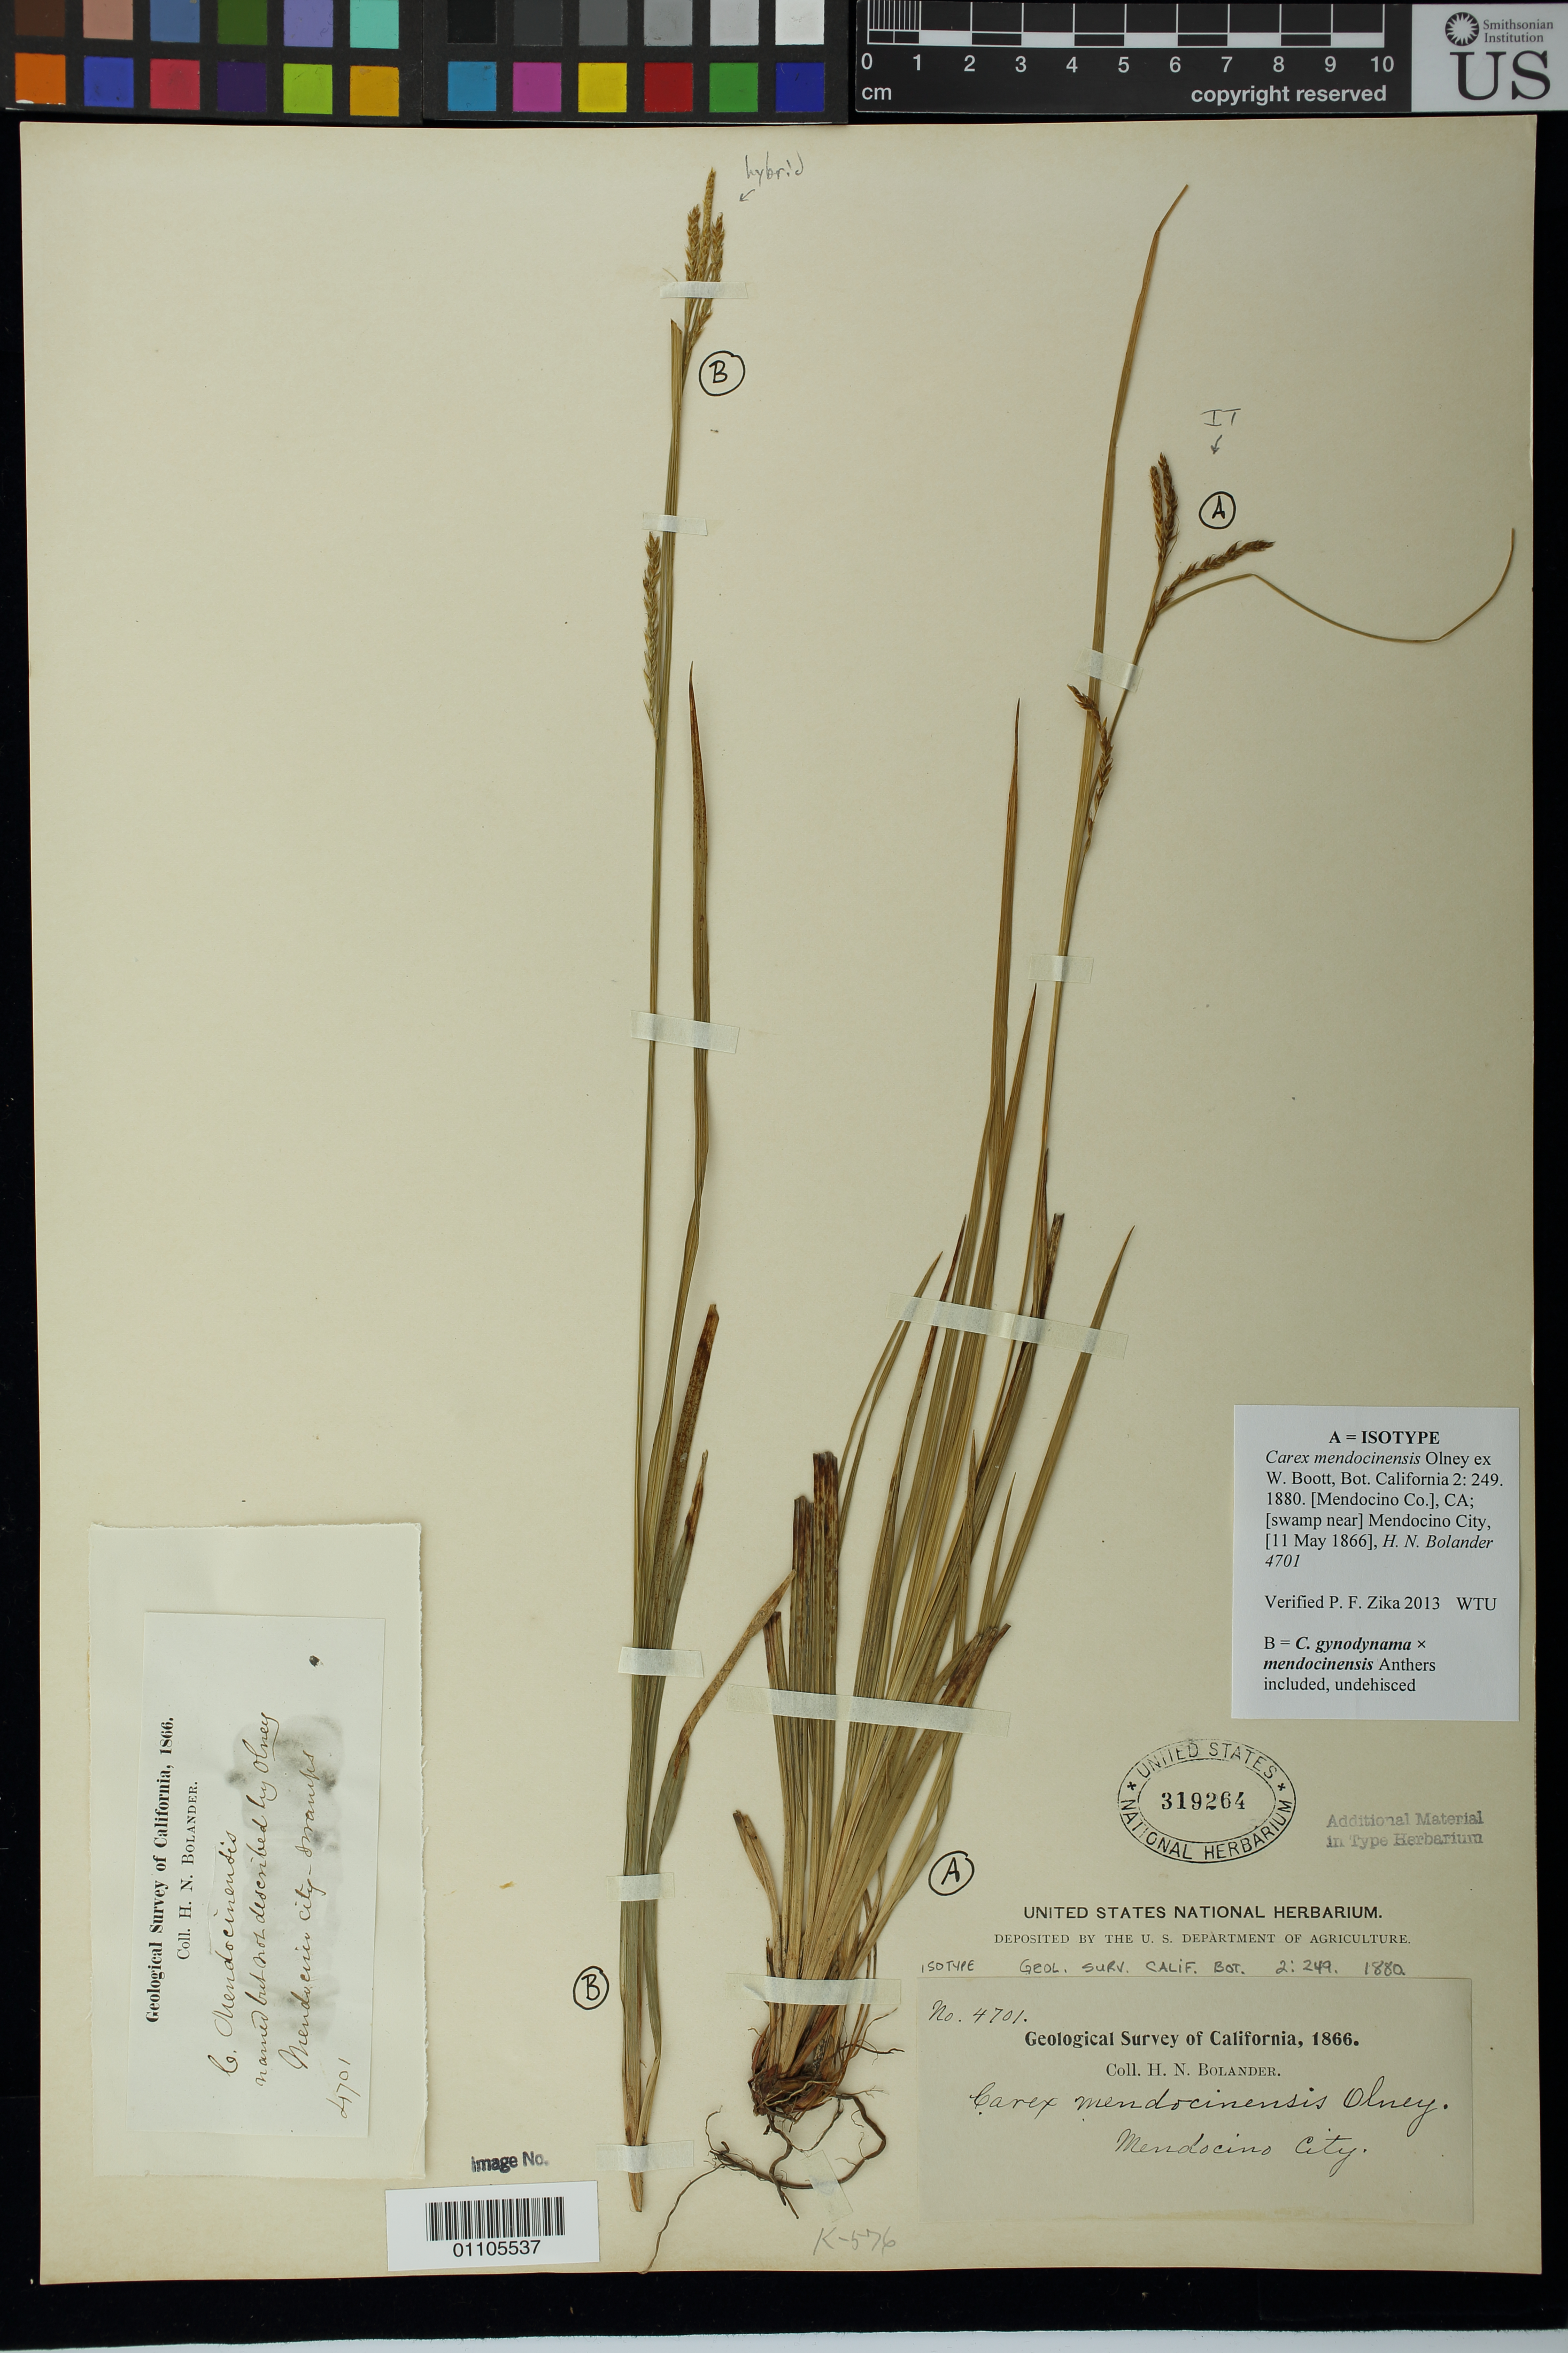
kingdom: Plantae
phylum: Tracheophyta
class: Liliopsida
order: Poales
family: Cyperaceae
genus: Carex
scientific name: Carex mendocinensis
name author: Olney ex W. Boott in S. Watson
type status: Isotype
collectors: H. Bolander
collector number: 4701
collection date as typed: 1866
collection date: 1866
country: United States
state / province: California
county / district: Mendocino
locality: Mendocino City.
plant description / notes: According to specimen annotations, this sheet is mounted with 2 different elements: (A) isotype of Carex mendocinensis Olney ex W. Boott; (B) Carex gynodynama x mendocinensis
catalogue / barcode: US 319264